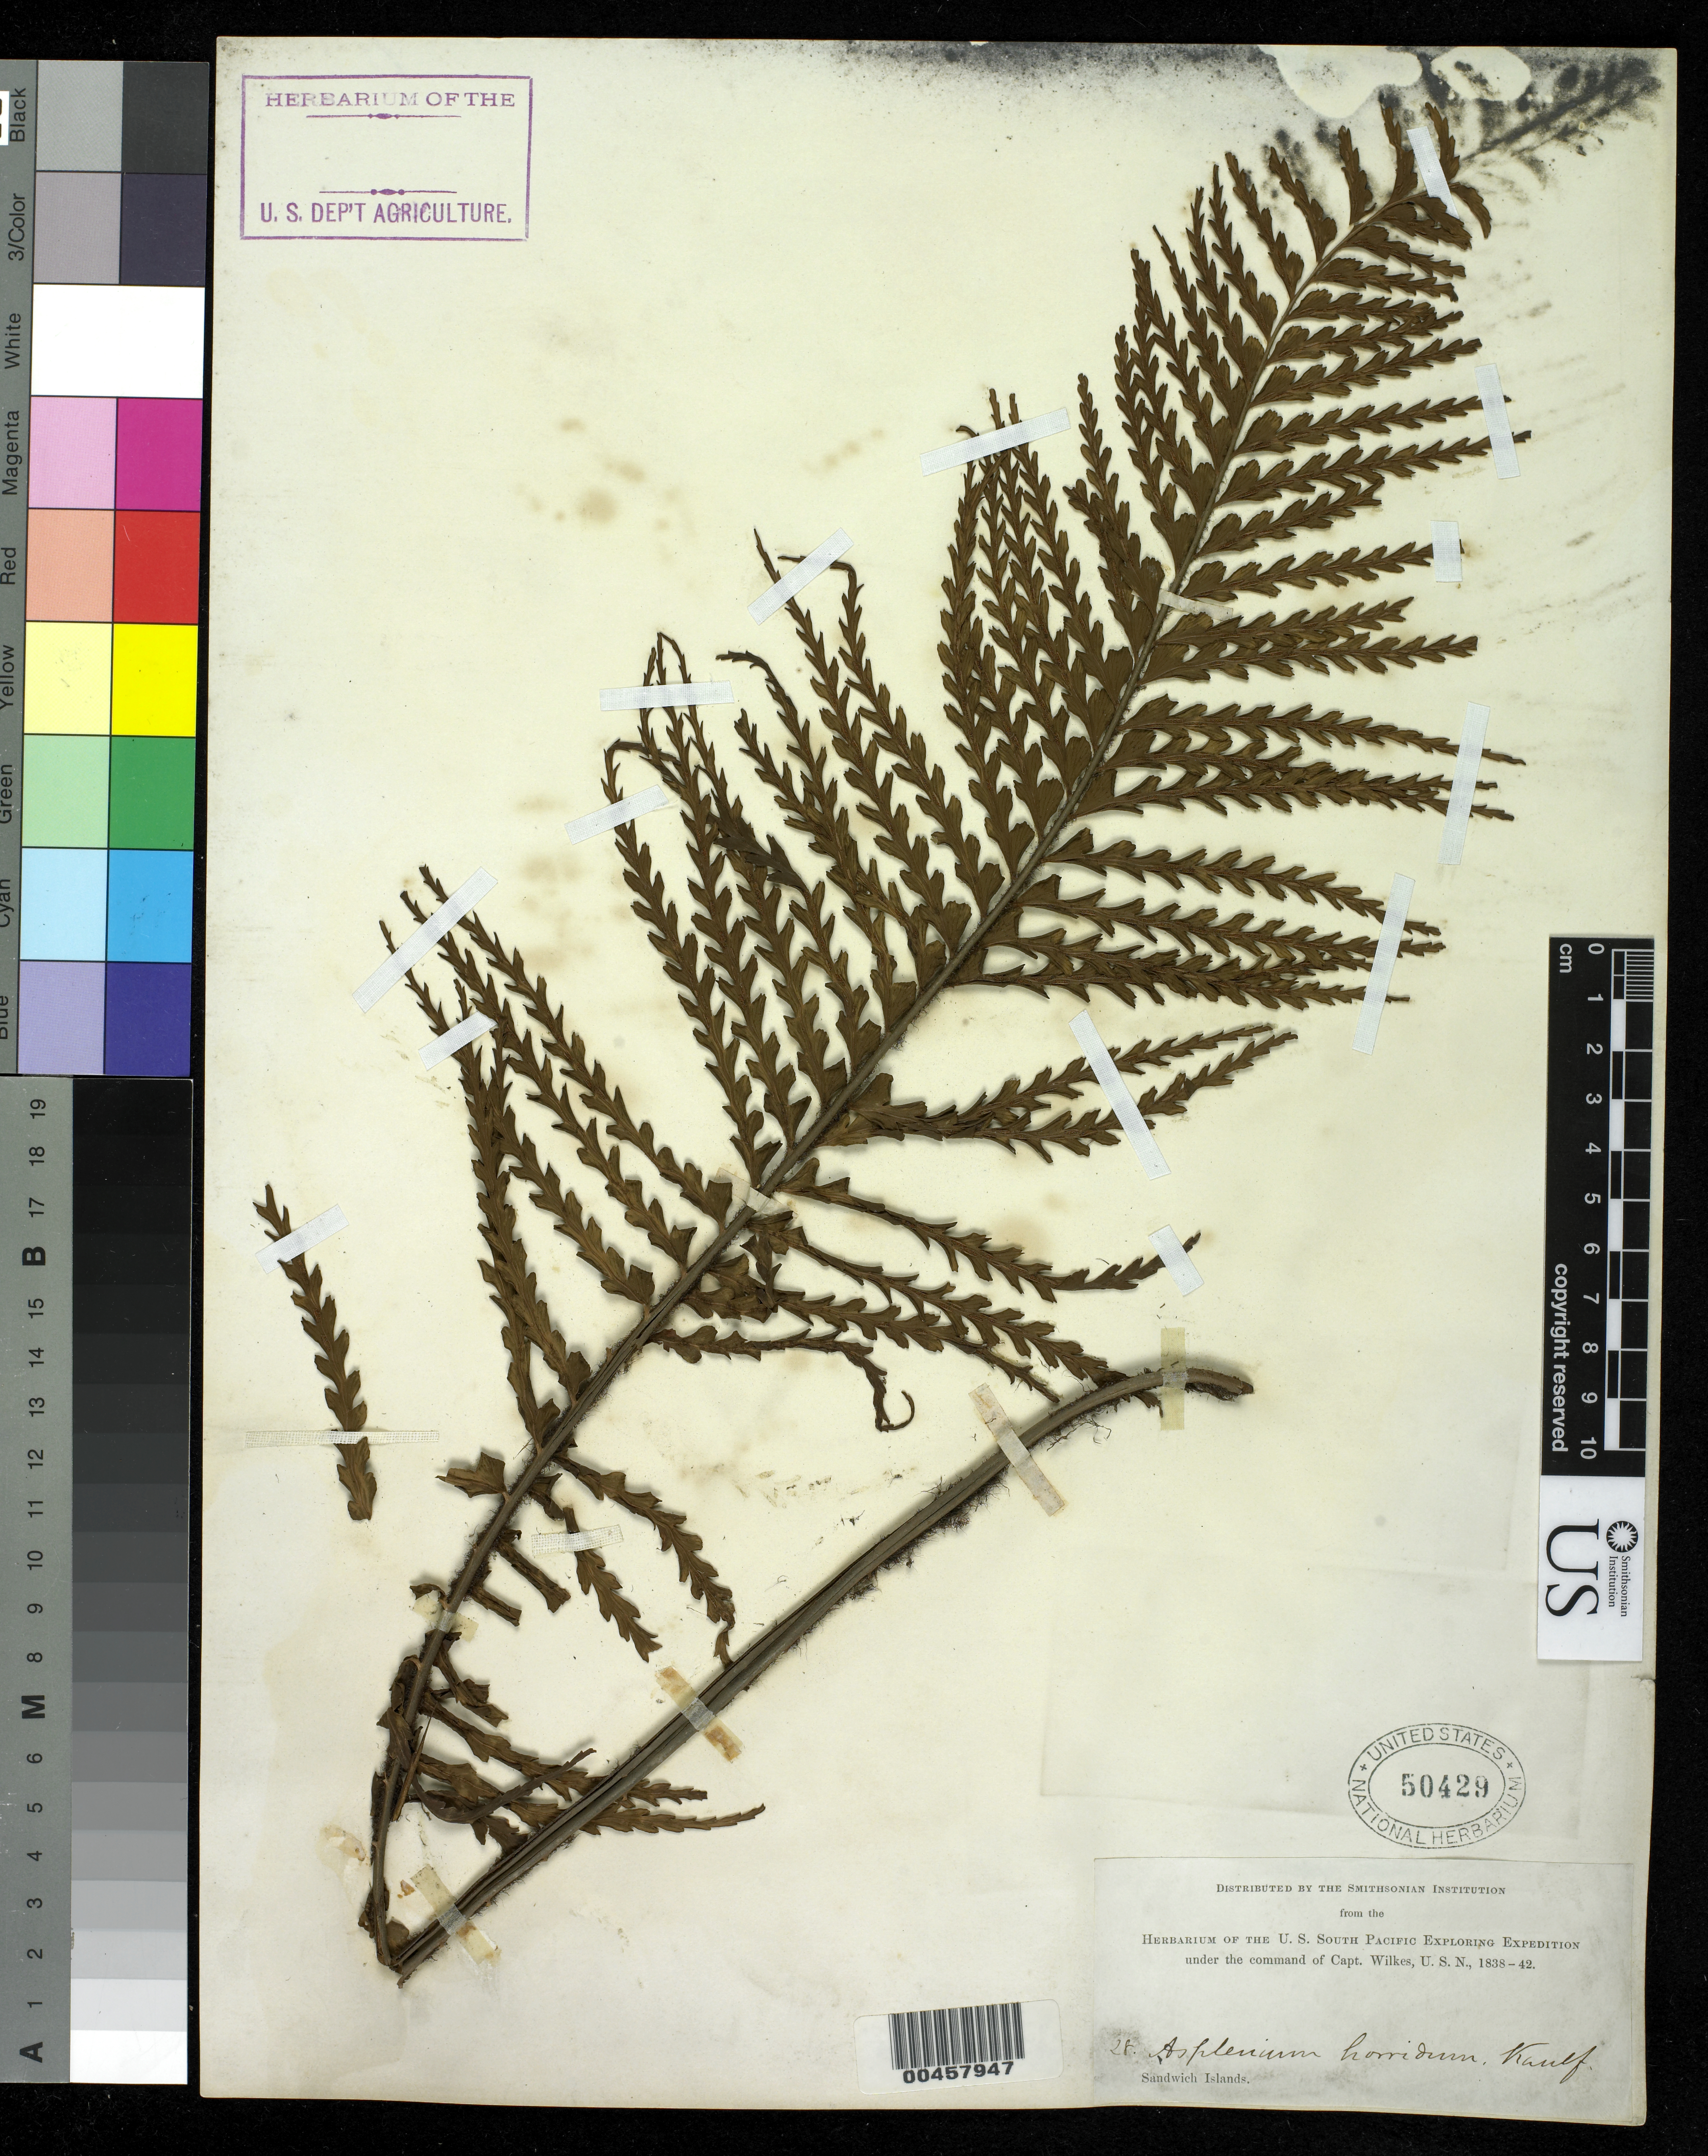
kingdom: Plantae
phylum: Tracheophyta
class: Polypodiopsida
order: Polypodiales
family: Aspleniaceae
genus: Asplenium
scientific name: Asplenium horridum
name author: Kaulf.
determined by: Salgado, A. E.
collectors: Wilkes Explor. Exped.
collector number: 28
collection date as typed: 1838 to -- --- 1842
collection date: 1838/1842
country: United States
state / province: Hawaii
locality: Sandwich Islands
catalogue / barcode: US 50429